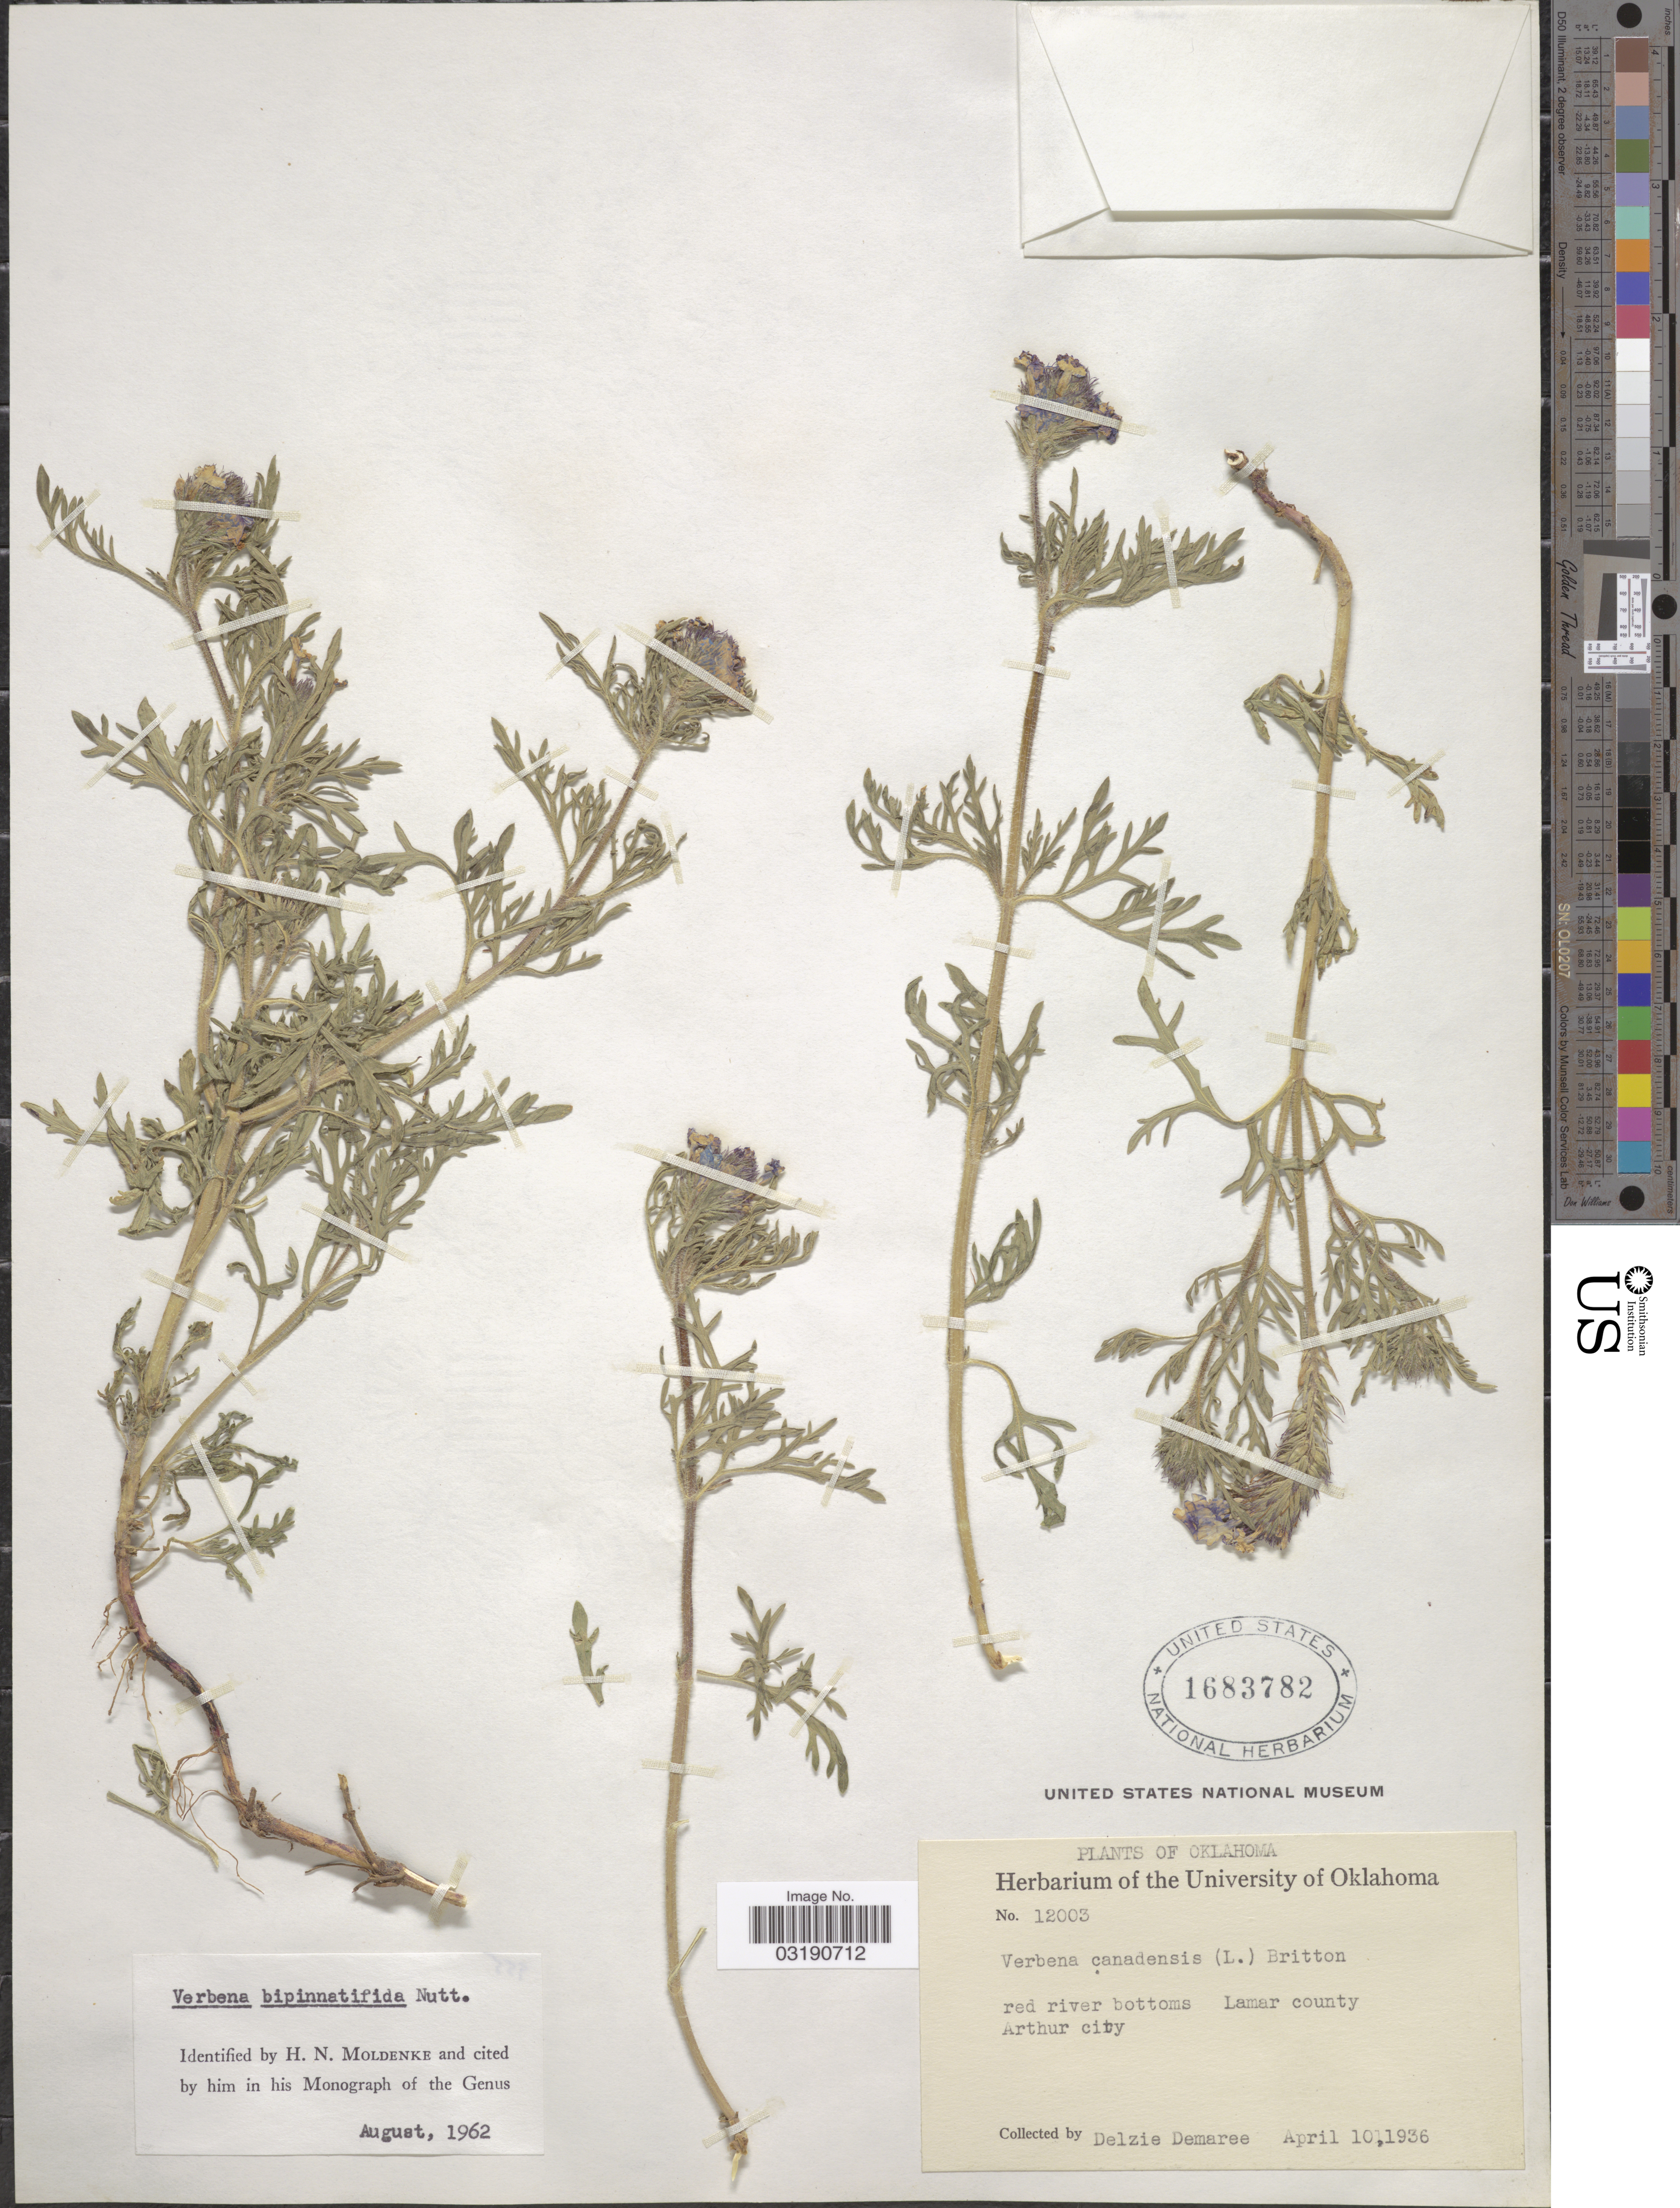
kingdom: Plantae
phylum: Tracheophyta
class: Magnoliopsida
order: Lamiales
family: Verbenaceae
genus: Verbena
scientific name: Verbena bipinnatifida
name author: (Schauer) Nutt.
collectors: D. Demaree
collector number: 12003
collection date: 1936-04-10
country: United States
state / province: Oklahoma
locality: Lamar county, Arthur city.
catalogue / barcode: US 1683782